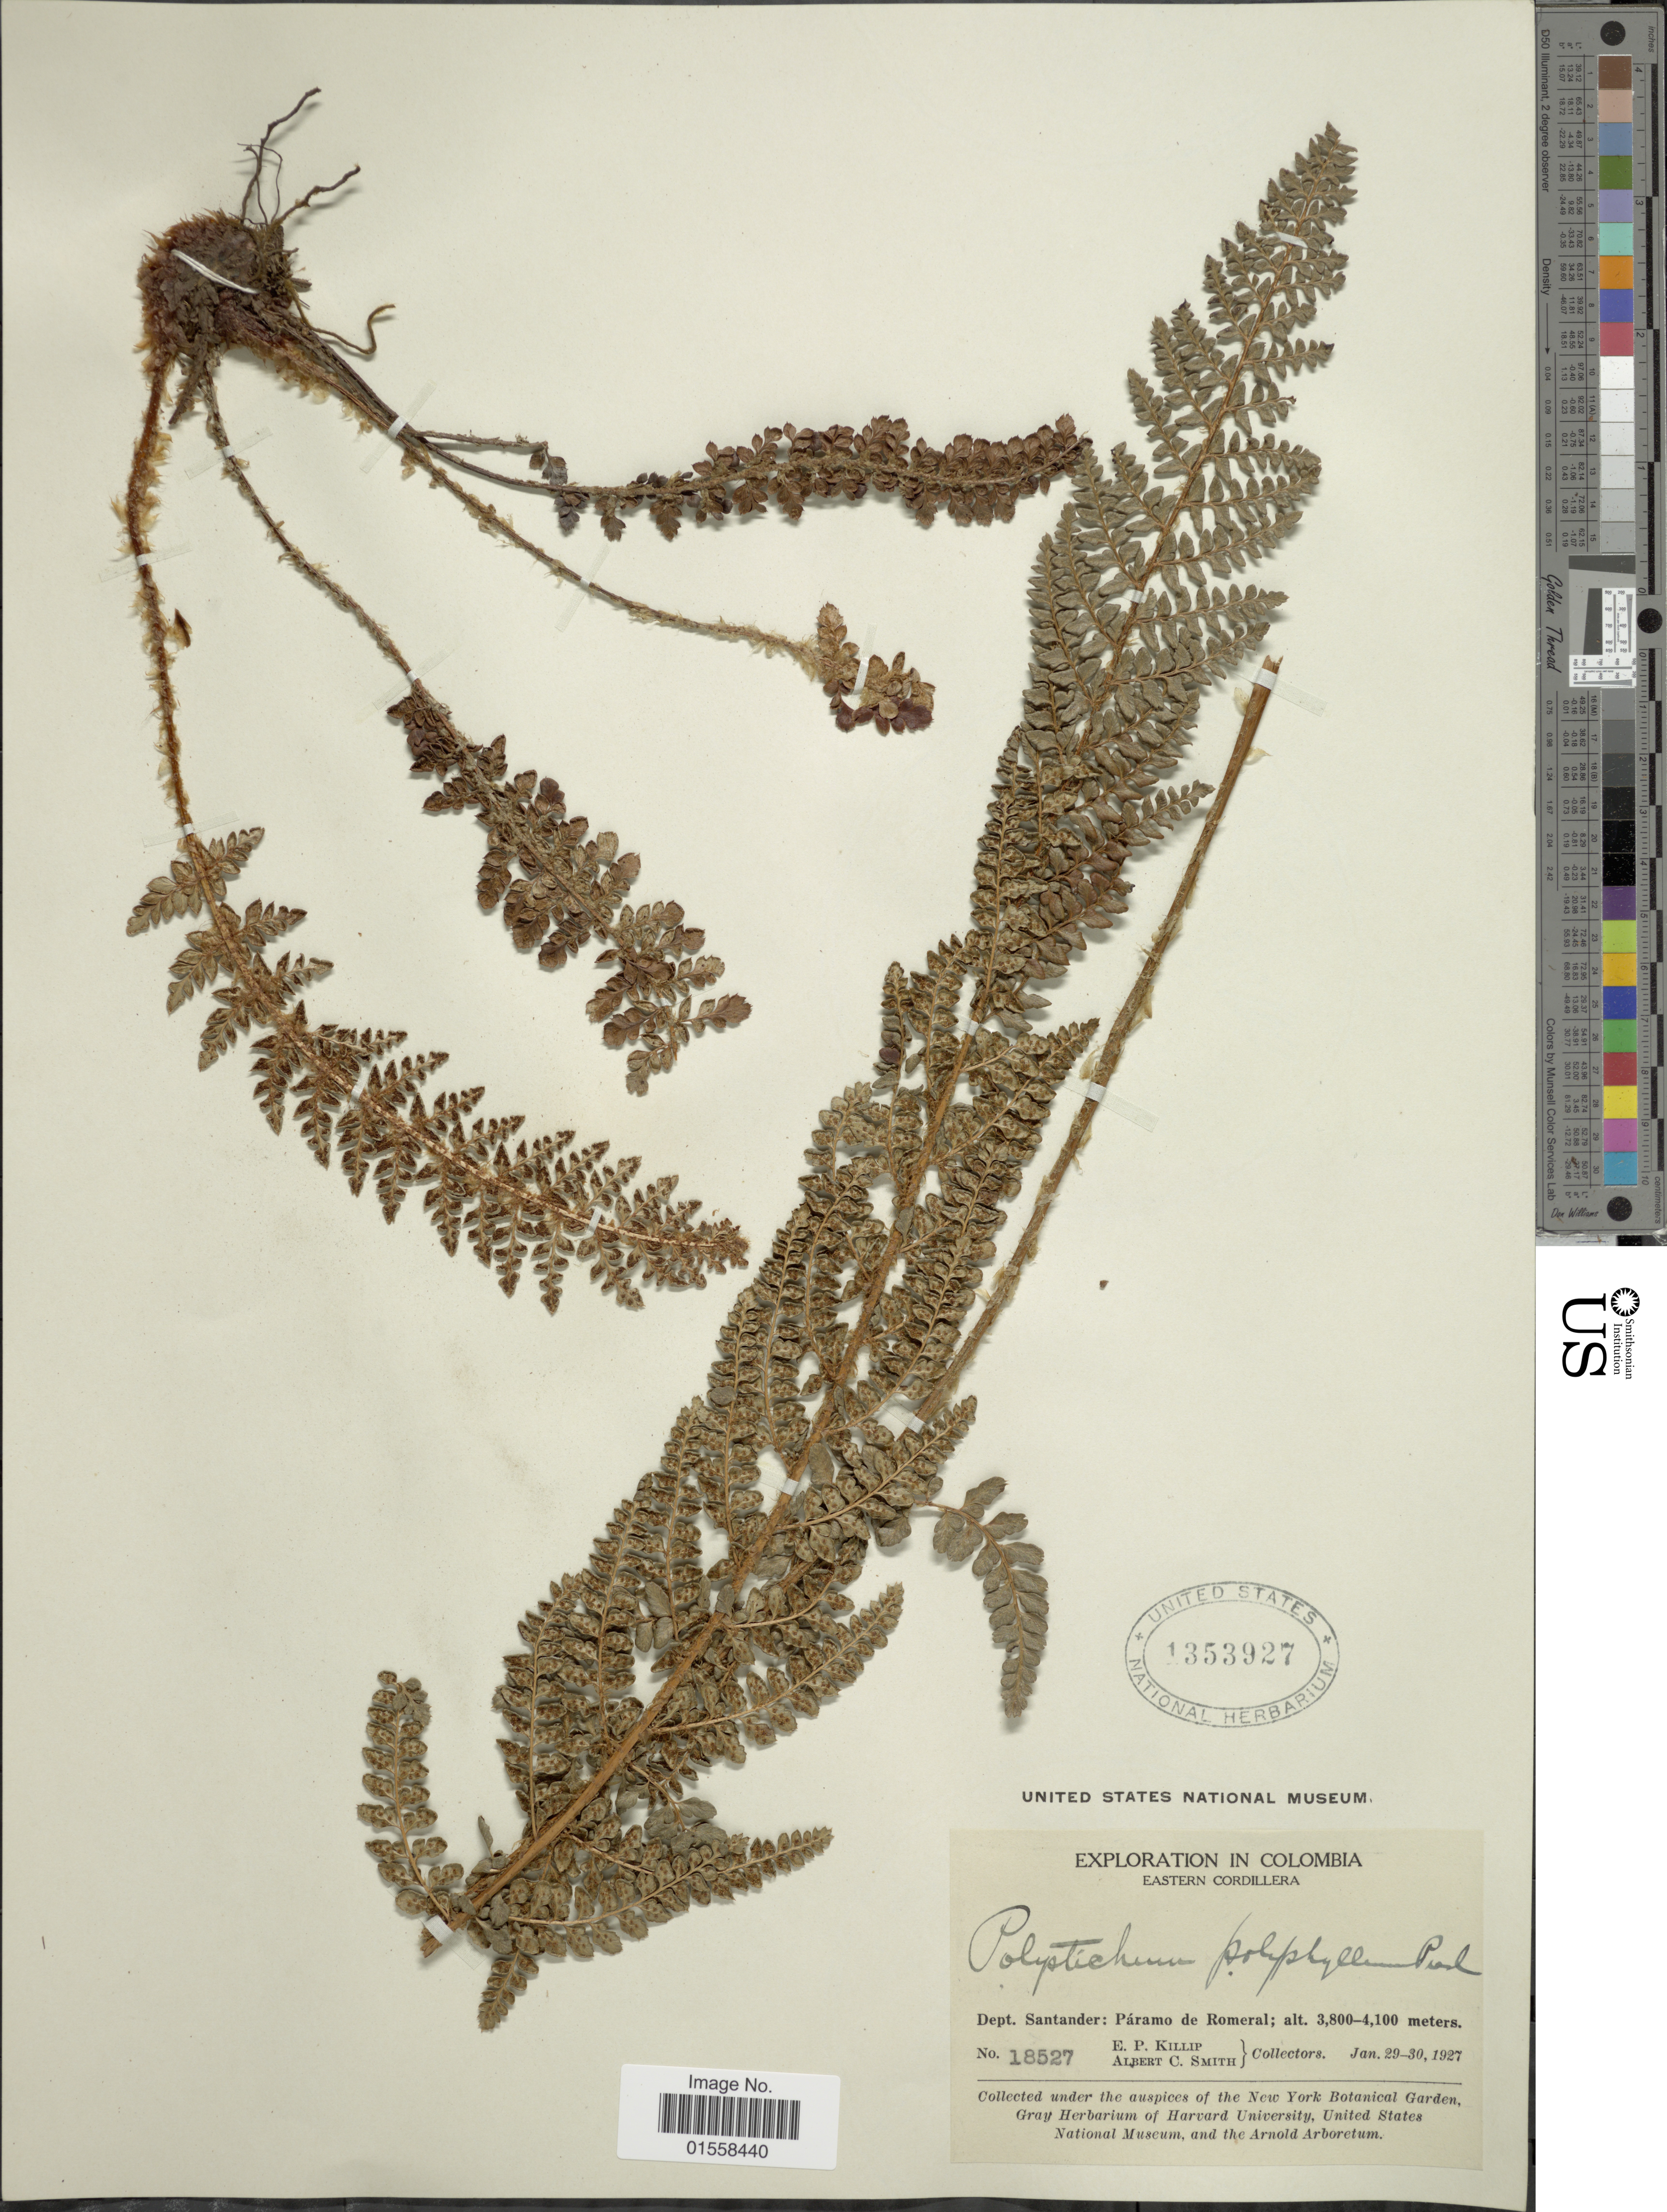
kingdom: Plantae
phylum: Tracheophyta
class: Polypodiopsida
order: Polypodiales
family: Dryopteridaceae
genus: Polystichum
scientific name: Polystichum orbiculatum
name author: (Desv.) J. Rémy & Fée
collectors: E. P. Killip & A. C. Smith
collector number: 18527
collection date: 1927-01-29/1927-01-30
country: Colombia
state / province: Santander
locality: Colombia, Eastern Cordillera. Dept. Santander: Paramo de Romeral.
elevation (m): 3800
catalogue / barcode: US 1353927